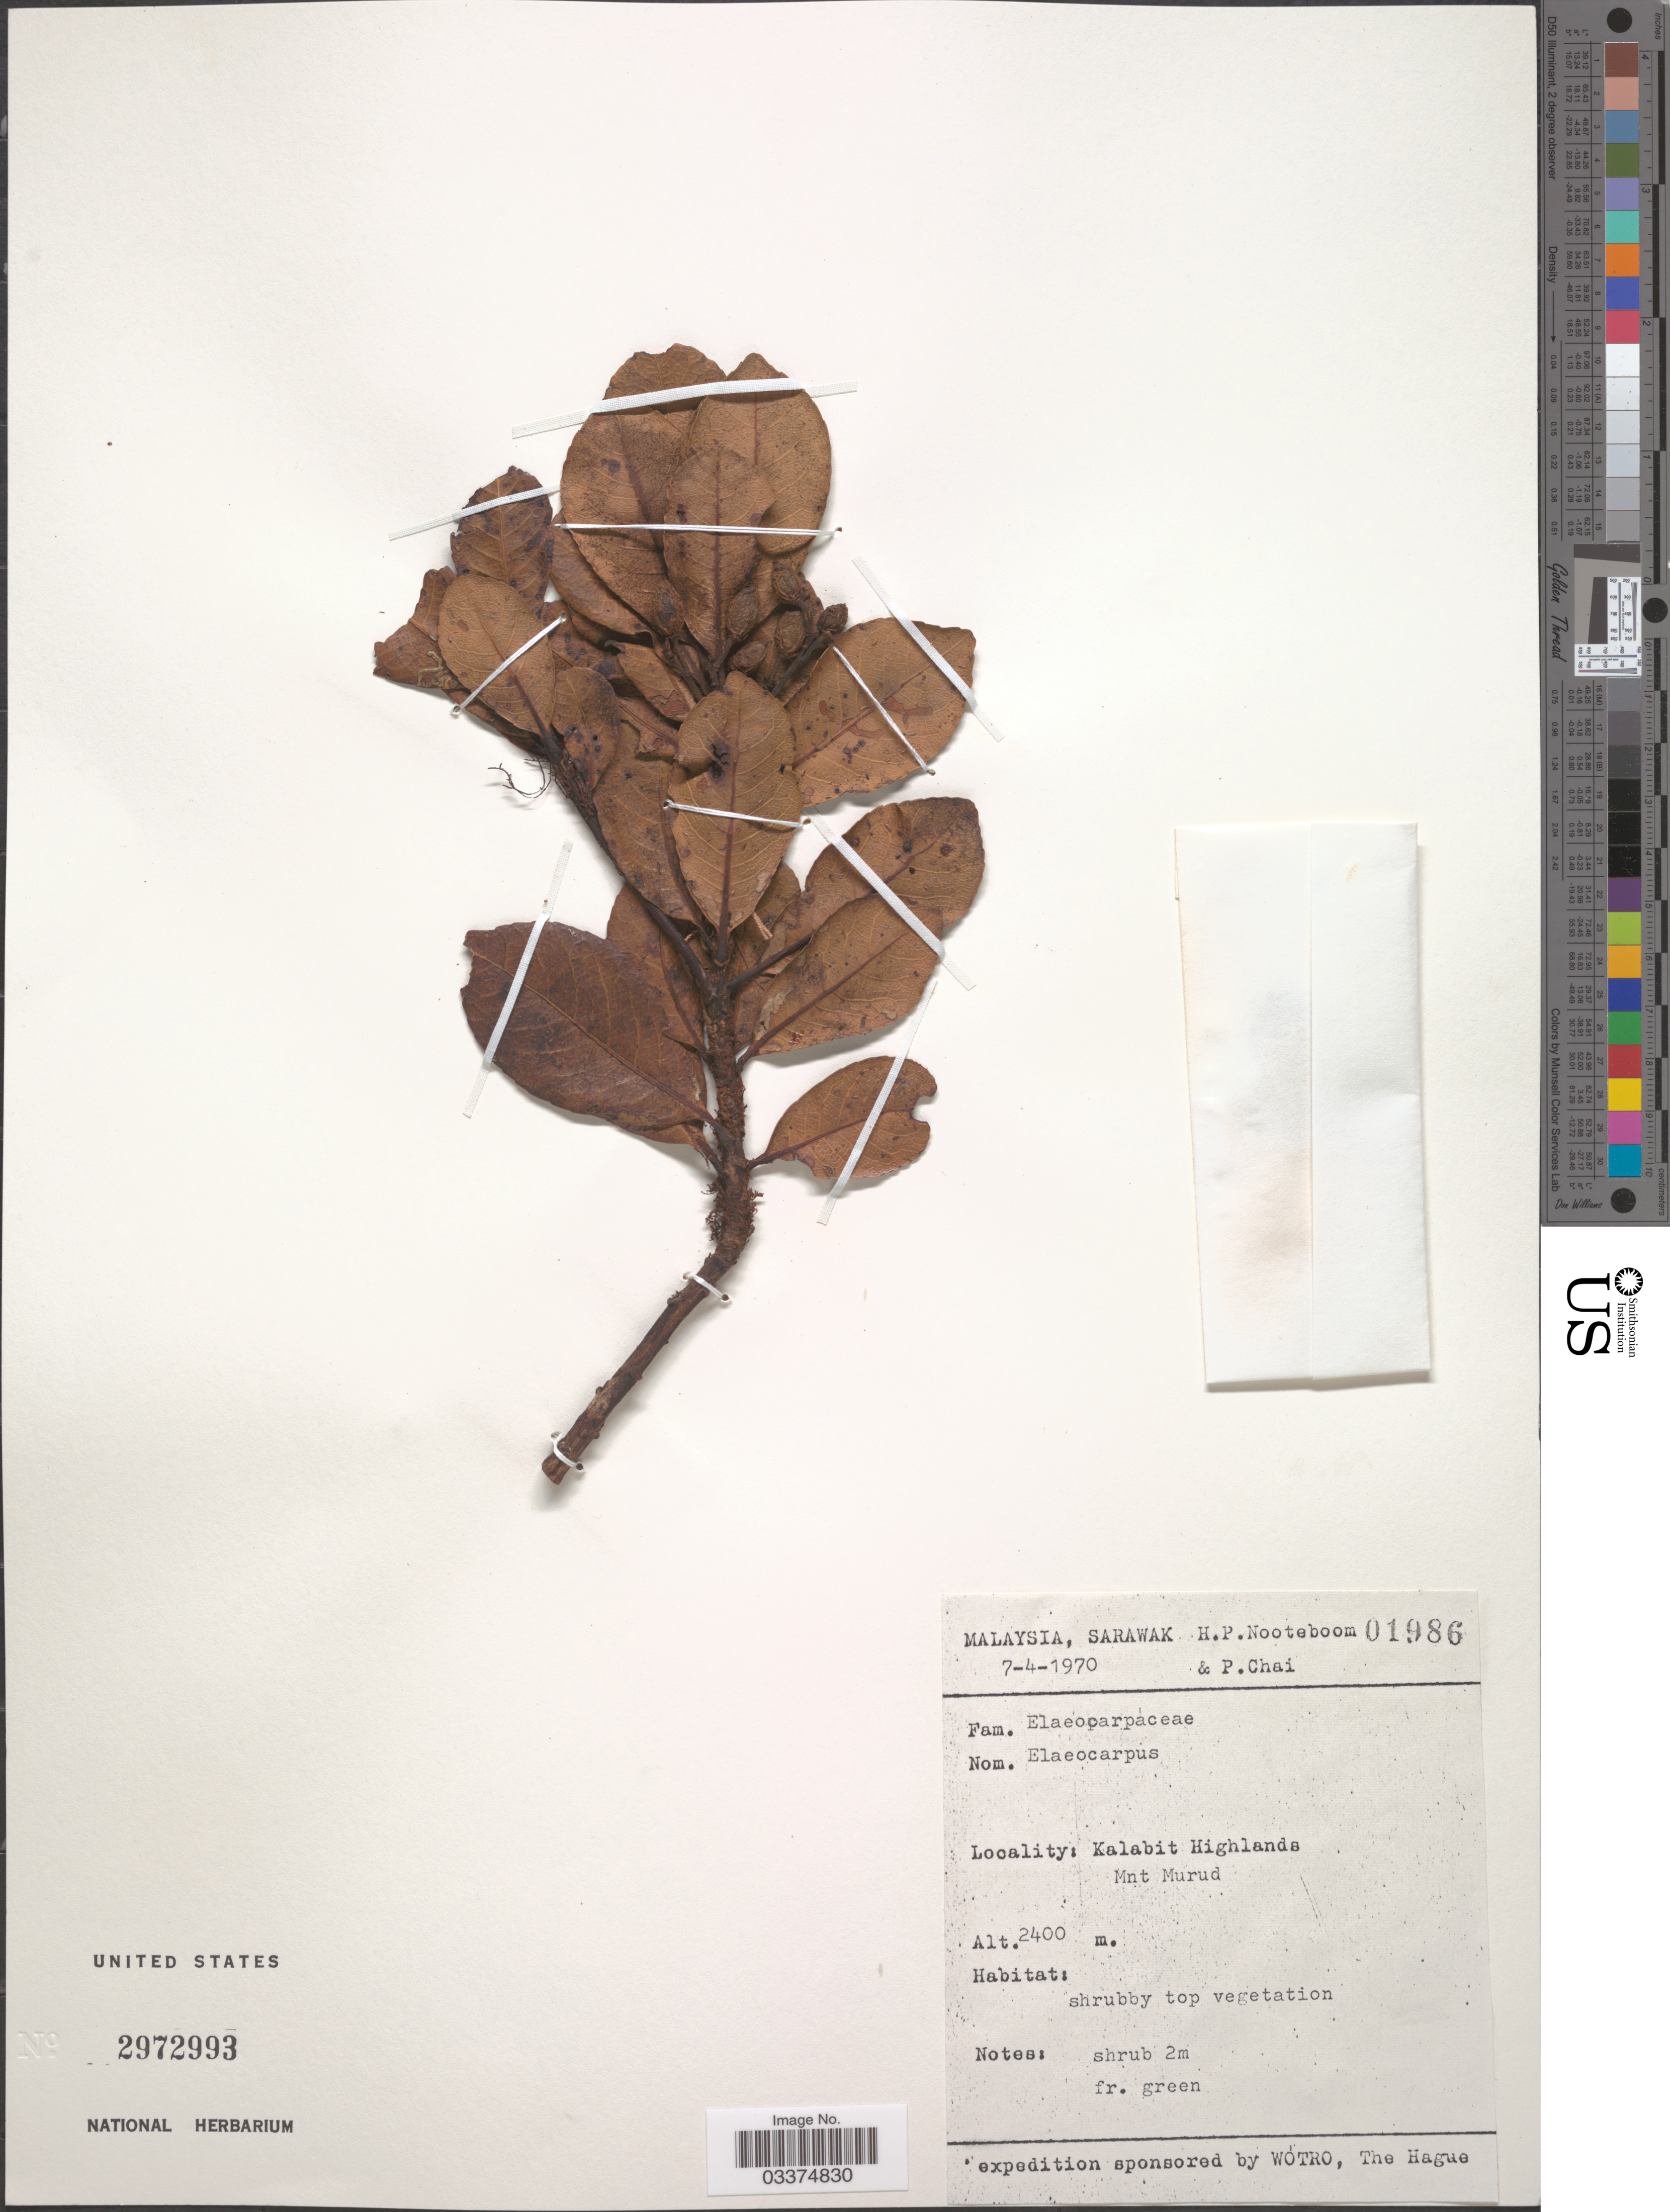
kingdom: Plantae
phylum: Tracheophyta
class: Magnoliopsida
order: Oxalidales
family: Elaeocarpaceae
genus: Elaeocarpus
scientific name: Elaeocarpus sp.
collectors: H. P. Nooteboom & P. Chai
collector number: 01986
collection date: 1970-04-07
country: Malaysia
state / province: Sarawak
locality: Kalabit Highlands. Mnt Murud.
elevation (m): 2400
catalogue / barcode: US 2972993